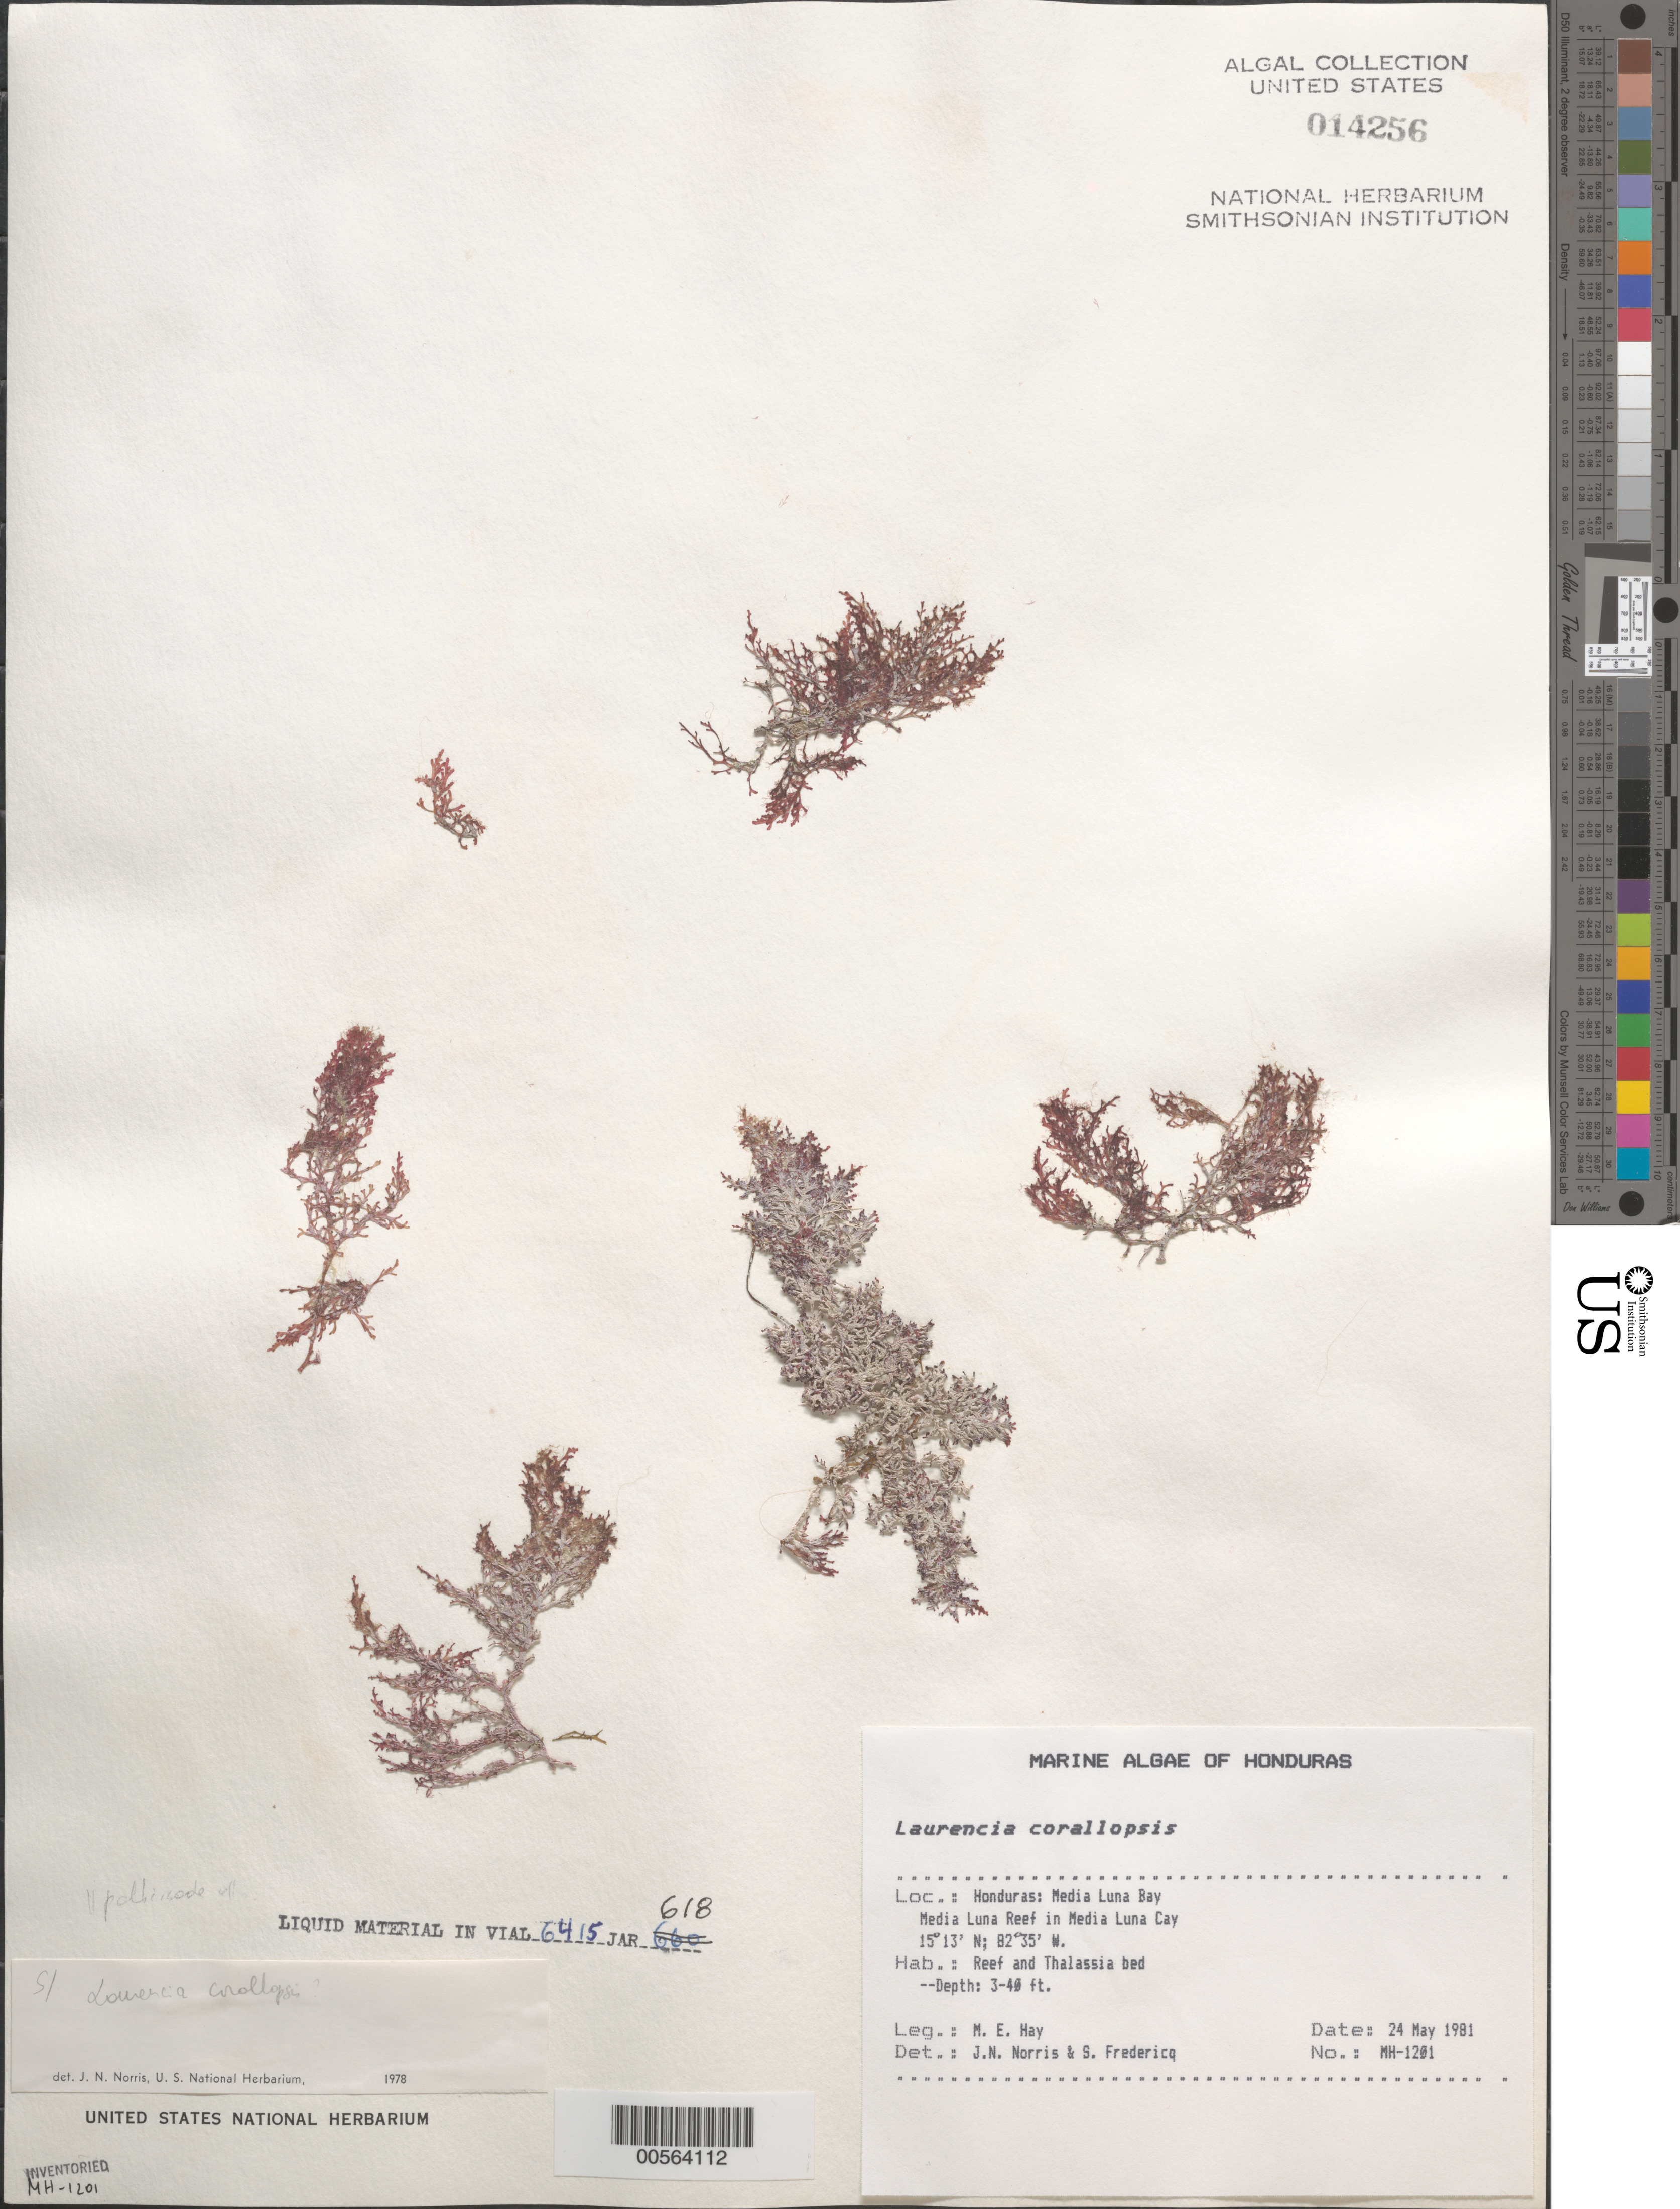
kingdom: Plantae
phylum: Rhodophyta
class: Florideophyceae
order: Ceramiales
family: Rhodomelaceae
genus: Palisada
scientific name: Palisada corallopsis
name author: (Montagne) Sentíes et al.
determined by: Algae name updating Project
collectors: M. E. Hay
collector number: MEH-1201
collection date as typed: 24 May 1981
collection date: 1981-05-24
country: Honduras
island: Media Luna Cay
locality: Media Luna Bay, Media Luna Reef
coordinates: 15 13' N, 82 35' W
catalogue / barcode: US 14256